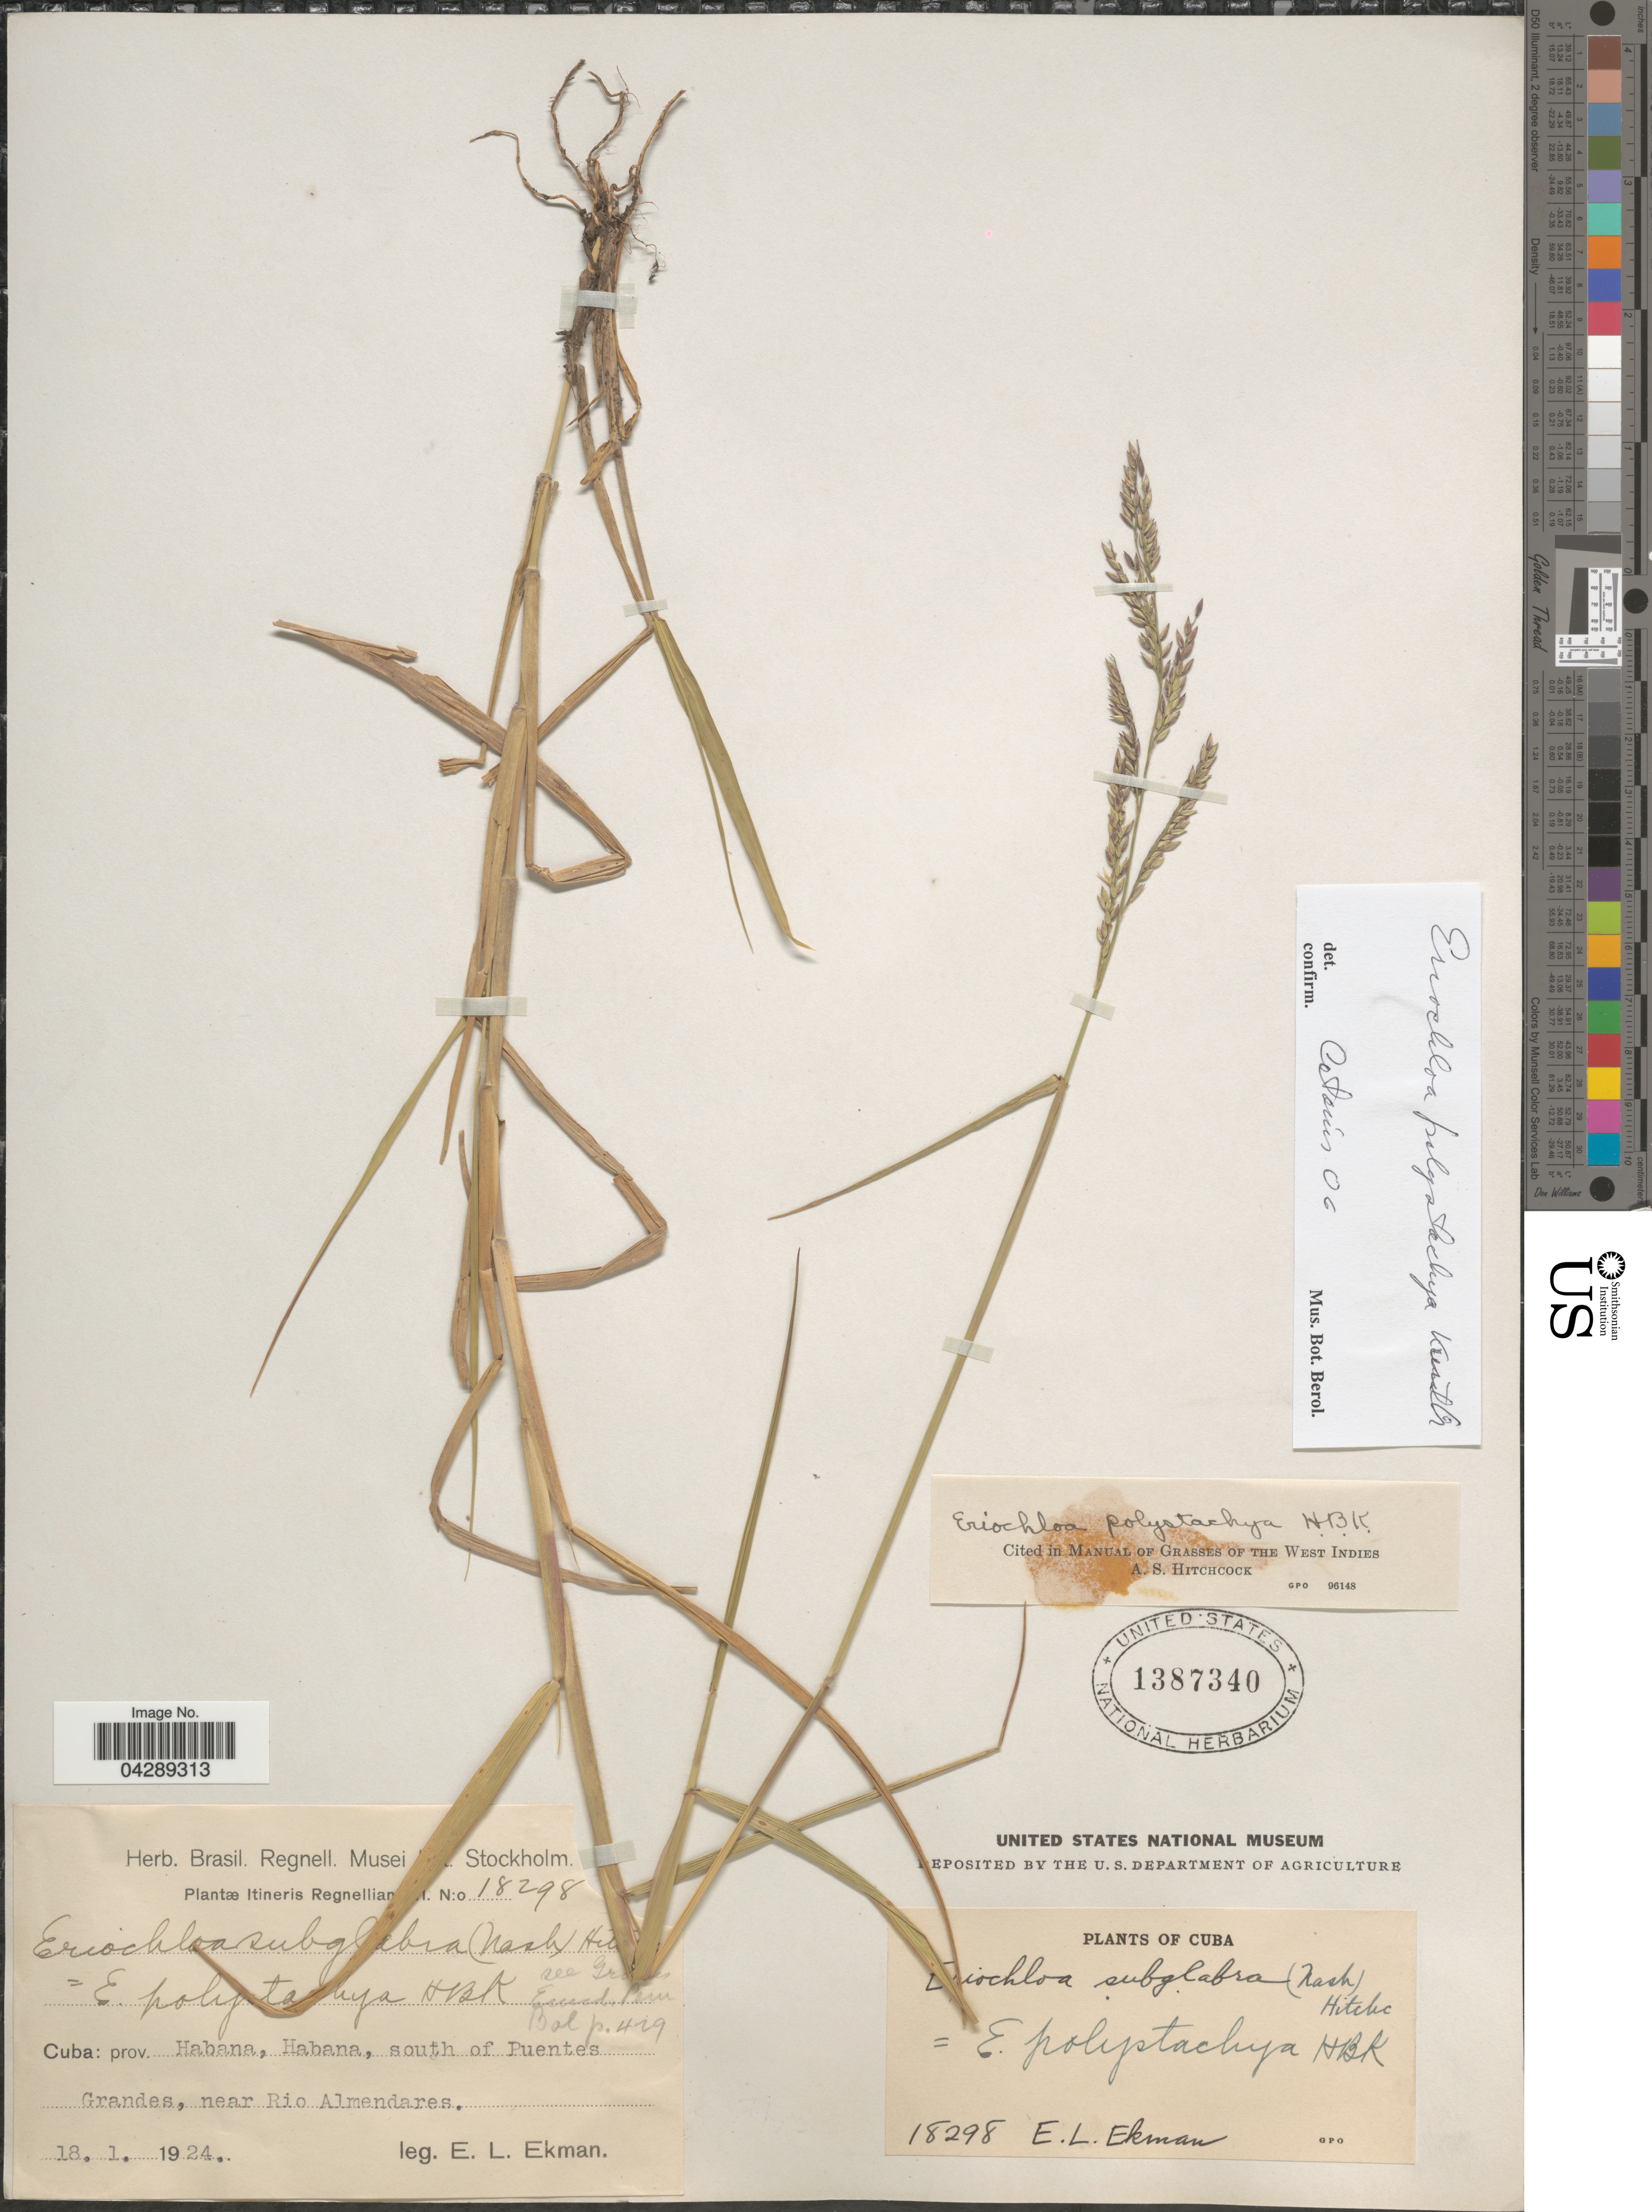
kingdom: Plantae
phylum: Tracheophyta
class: Liliopsida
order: Poales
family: Poaceae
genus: Eriochloa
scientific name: Eriochloa polystachya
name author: Kunth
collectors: E. L. Ekman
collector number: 18298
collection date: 1924-01-18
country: Cuba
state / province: La Habana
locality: Habana, south of Puentes Grandes, near Rio Almendares.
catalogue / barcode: US 1387340